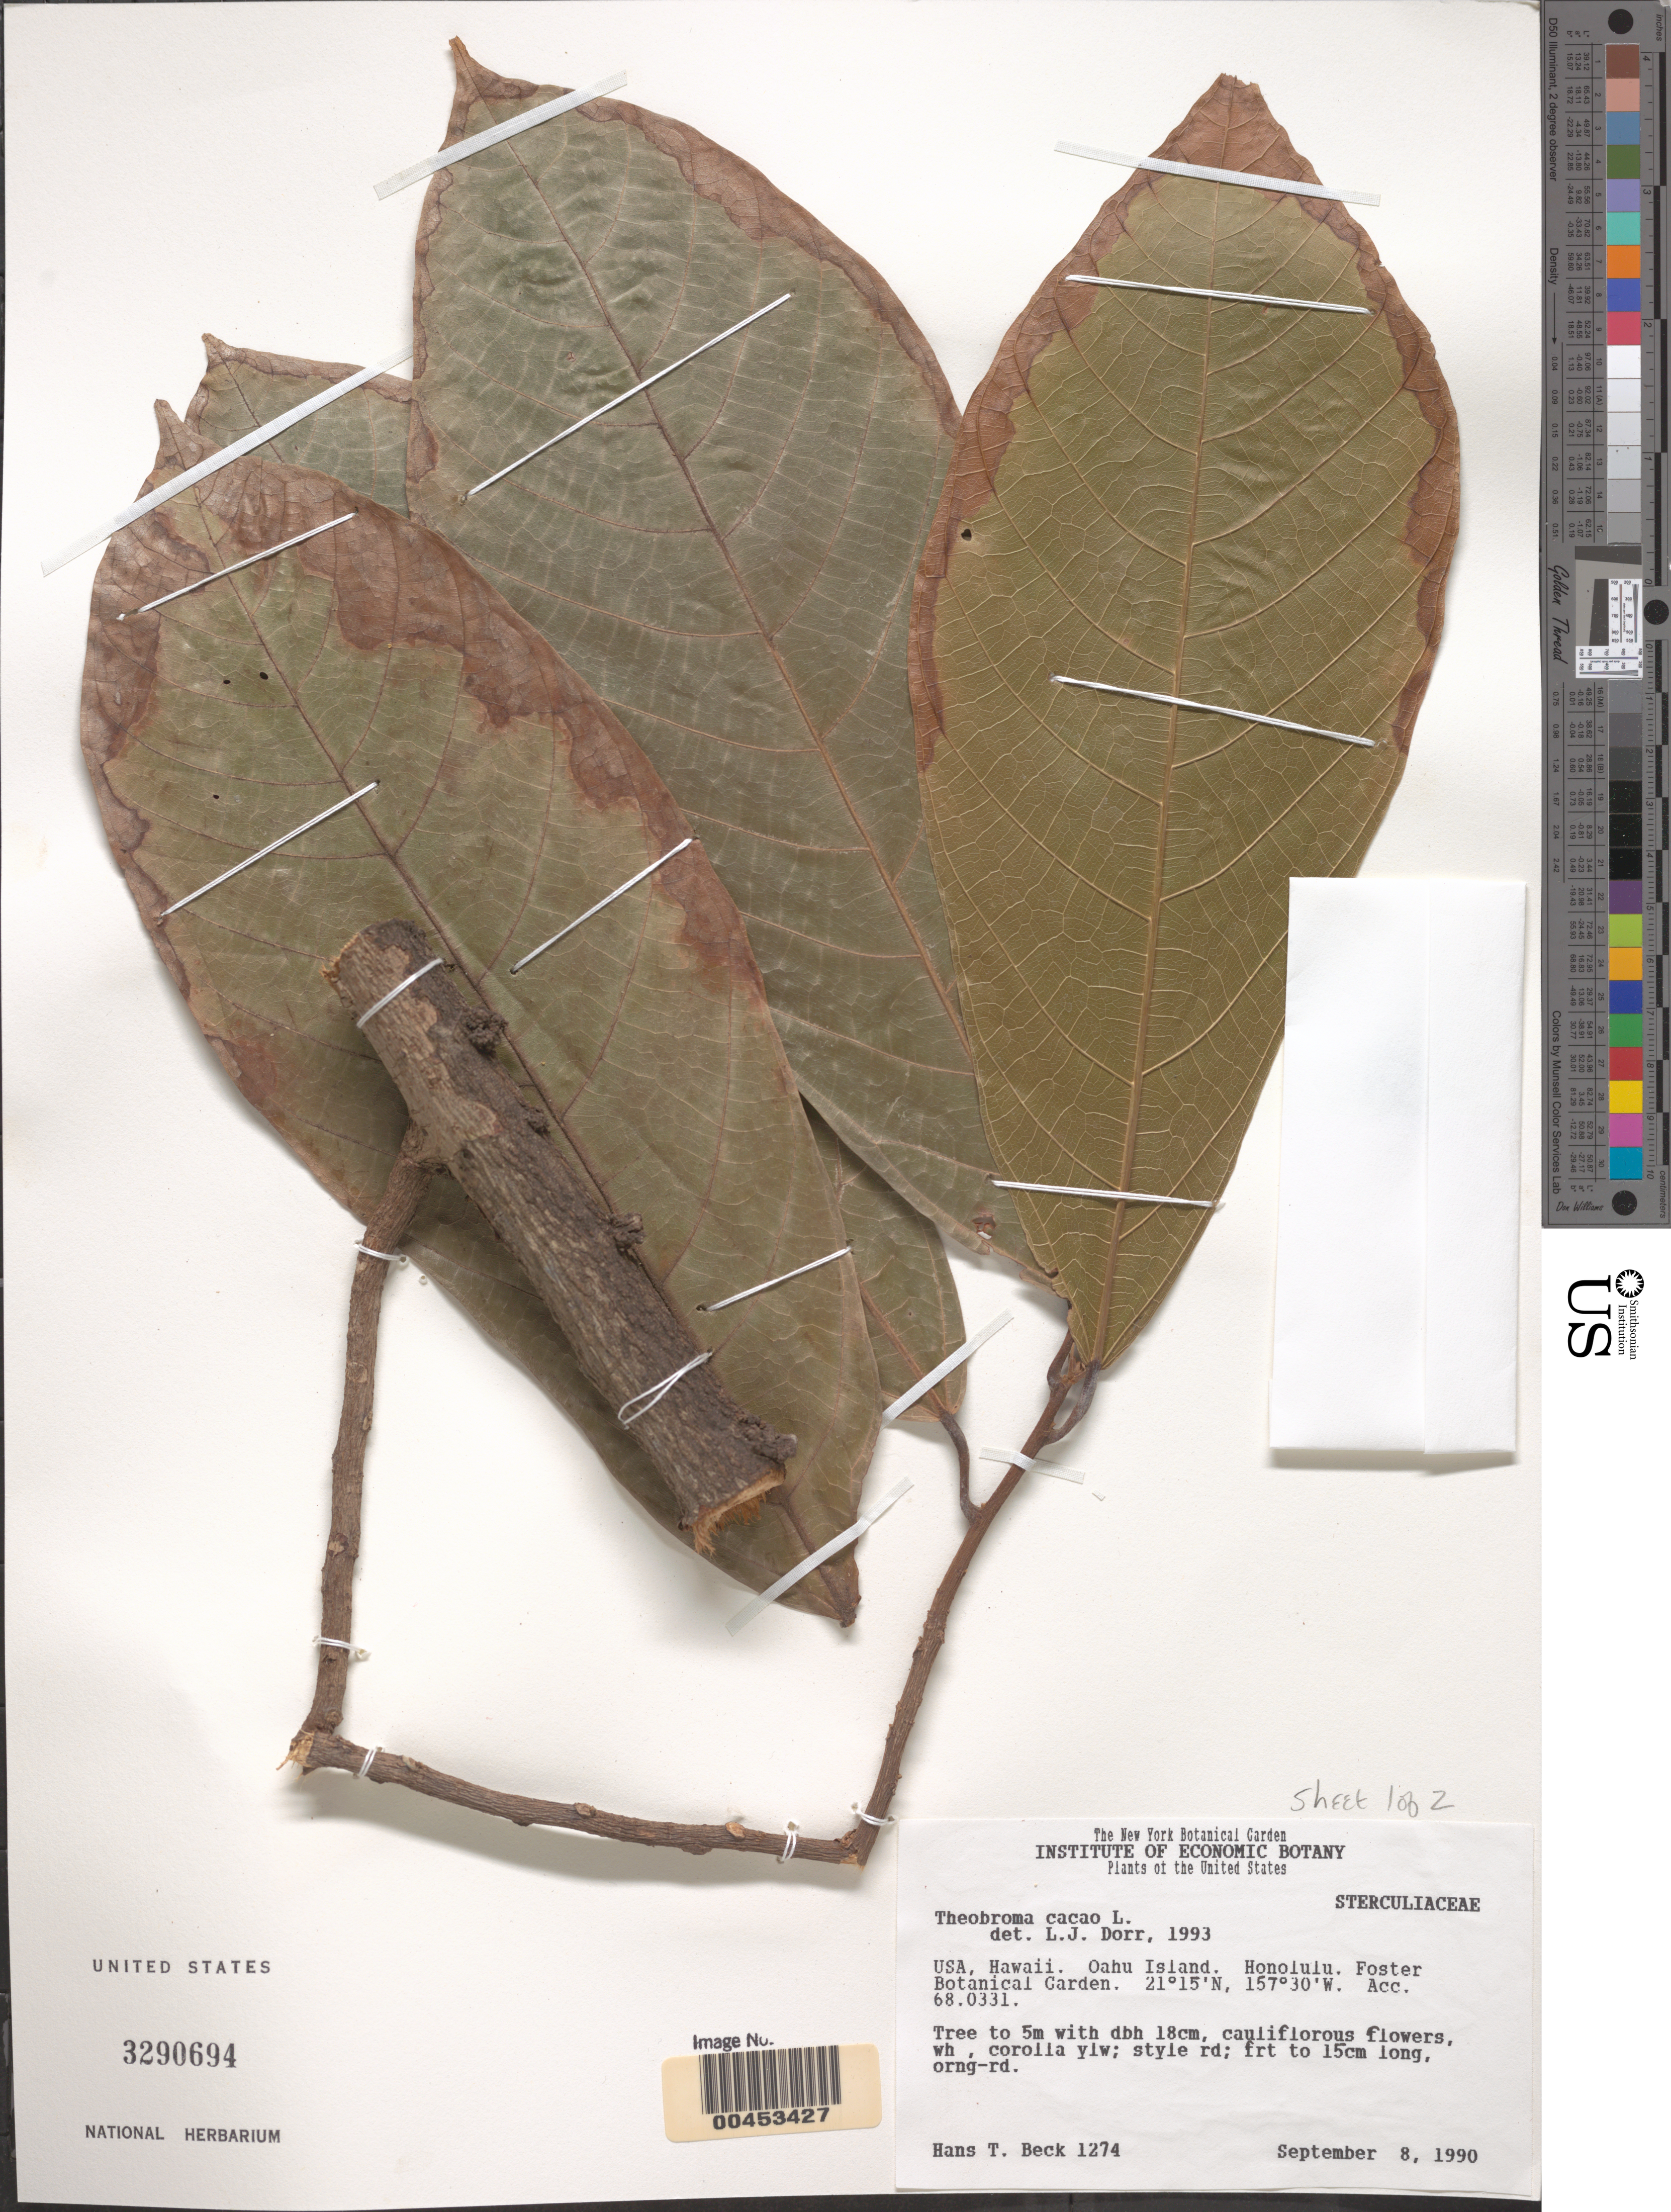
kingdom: Plantae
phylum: Tracheophyta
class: Magnoliopsida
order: Malvales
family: Malvaceae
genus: Theobroma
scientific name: Theobroma cacao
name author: L.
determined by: Dorr, L. J., (BOT), Smithsonian Institution - National Museum of Natural History (UNITED STATES)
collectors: H. T. Beck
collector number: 1274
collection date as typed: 8 Sep 1990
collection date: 1990-09-08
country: United States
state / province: Hawaii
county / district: Honolulu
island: Oahu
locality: Honolulu, Foster Botanical Garden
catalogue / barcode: US 3290694